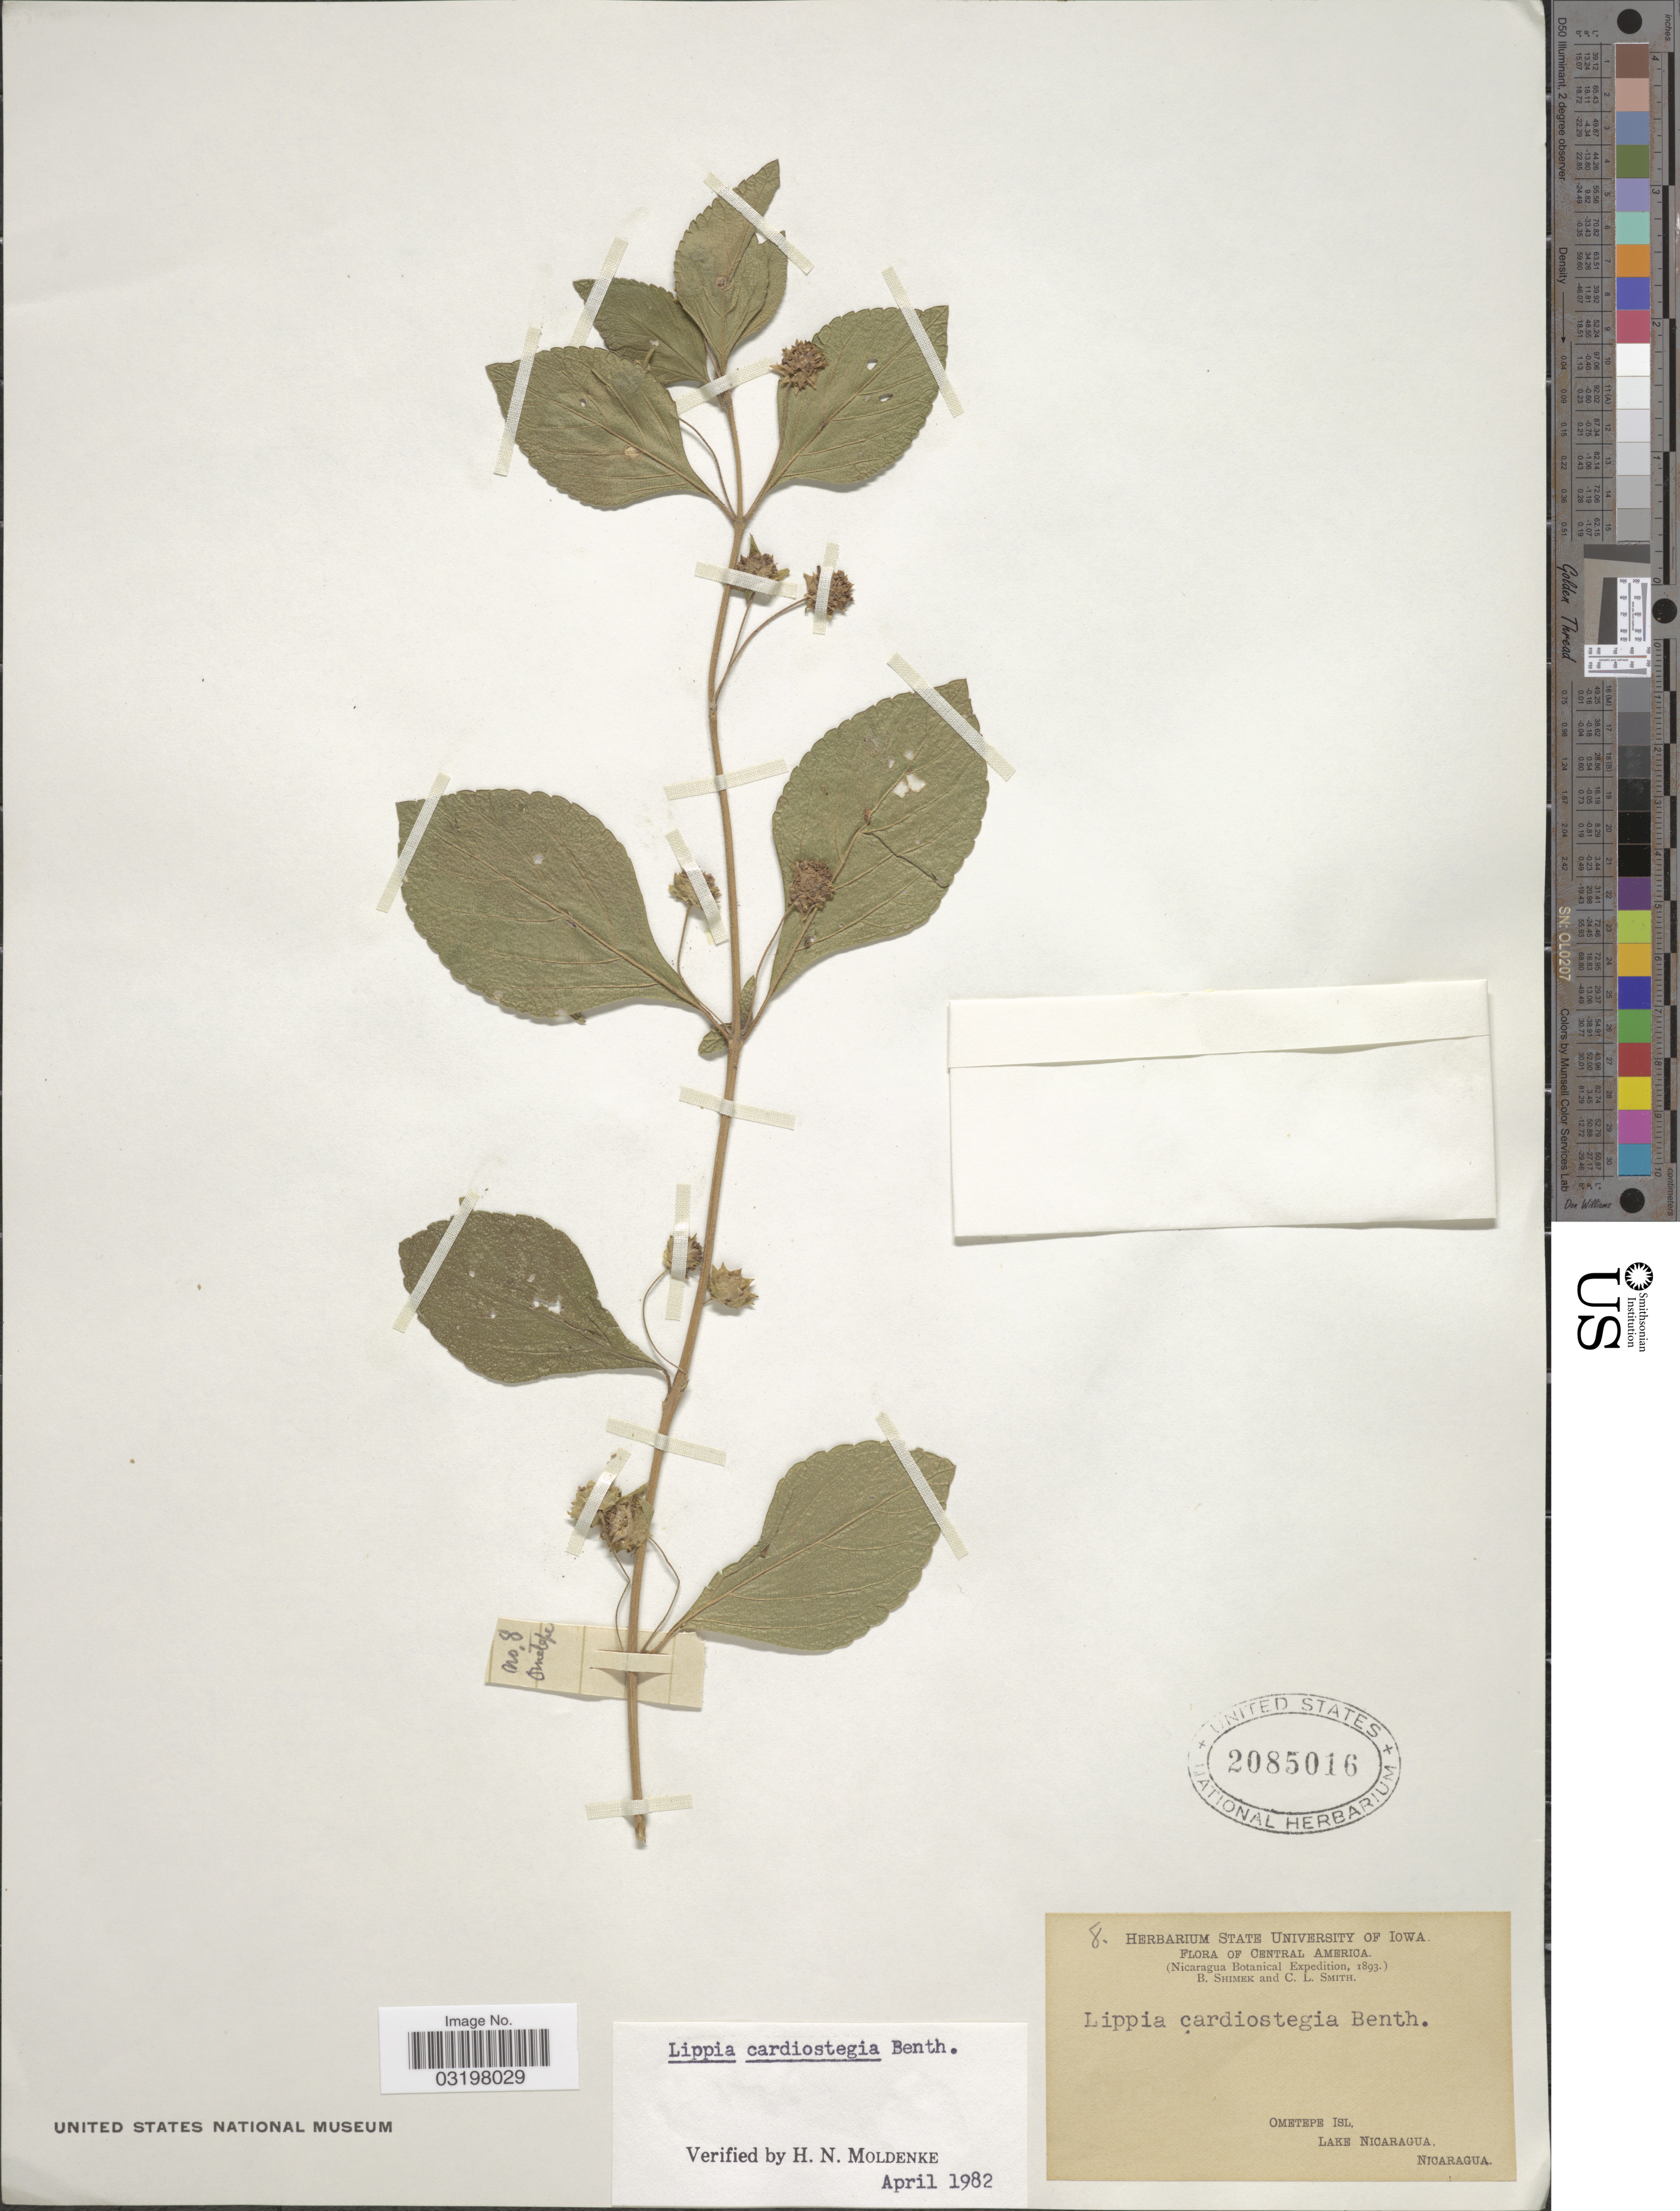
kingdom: Plantae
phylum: Tracheophyta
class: Magnoliopsida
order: Lamiales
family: Verbenaceae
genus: Lippia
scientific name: Lippia cardiostegia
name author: Benth.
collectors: B. Shimek & C. L. Smith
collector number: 8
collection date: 1893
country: Nicaragua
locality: Ometepe Isl. Lake Nicaragua.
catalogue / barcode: US 2085016